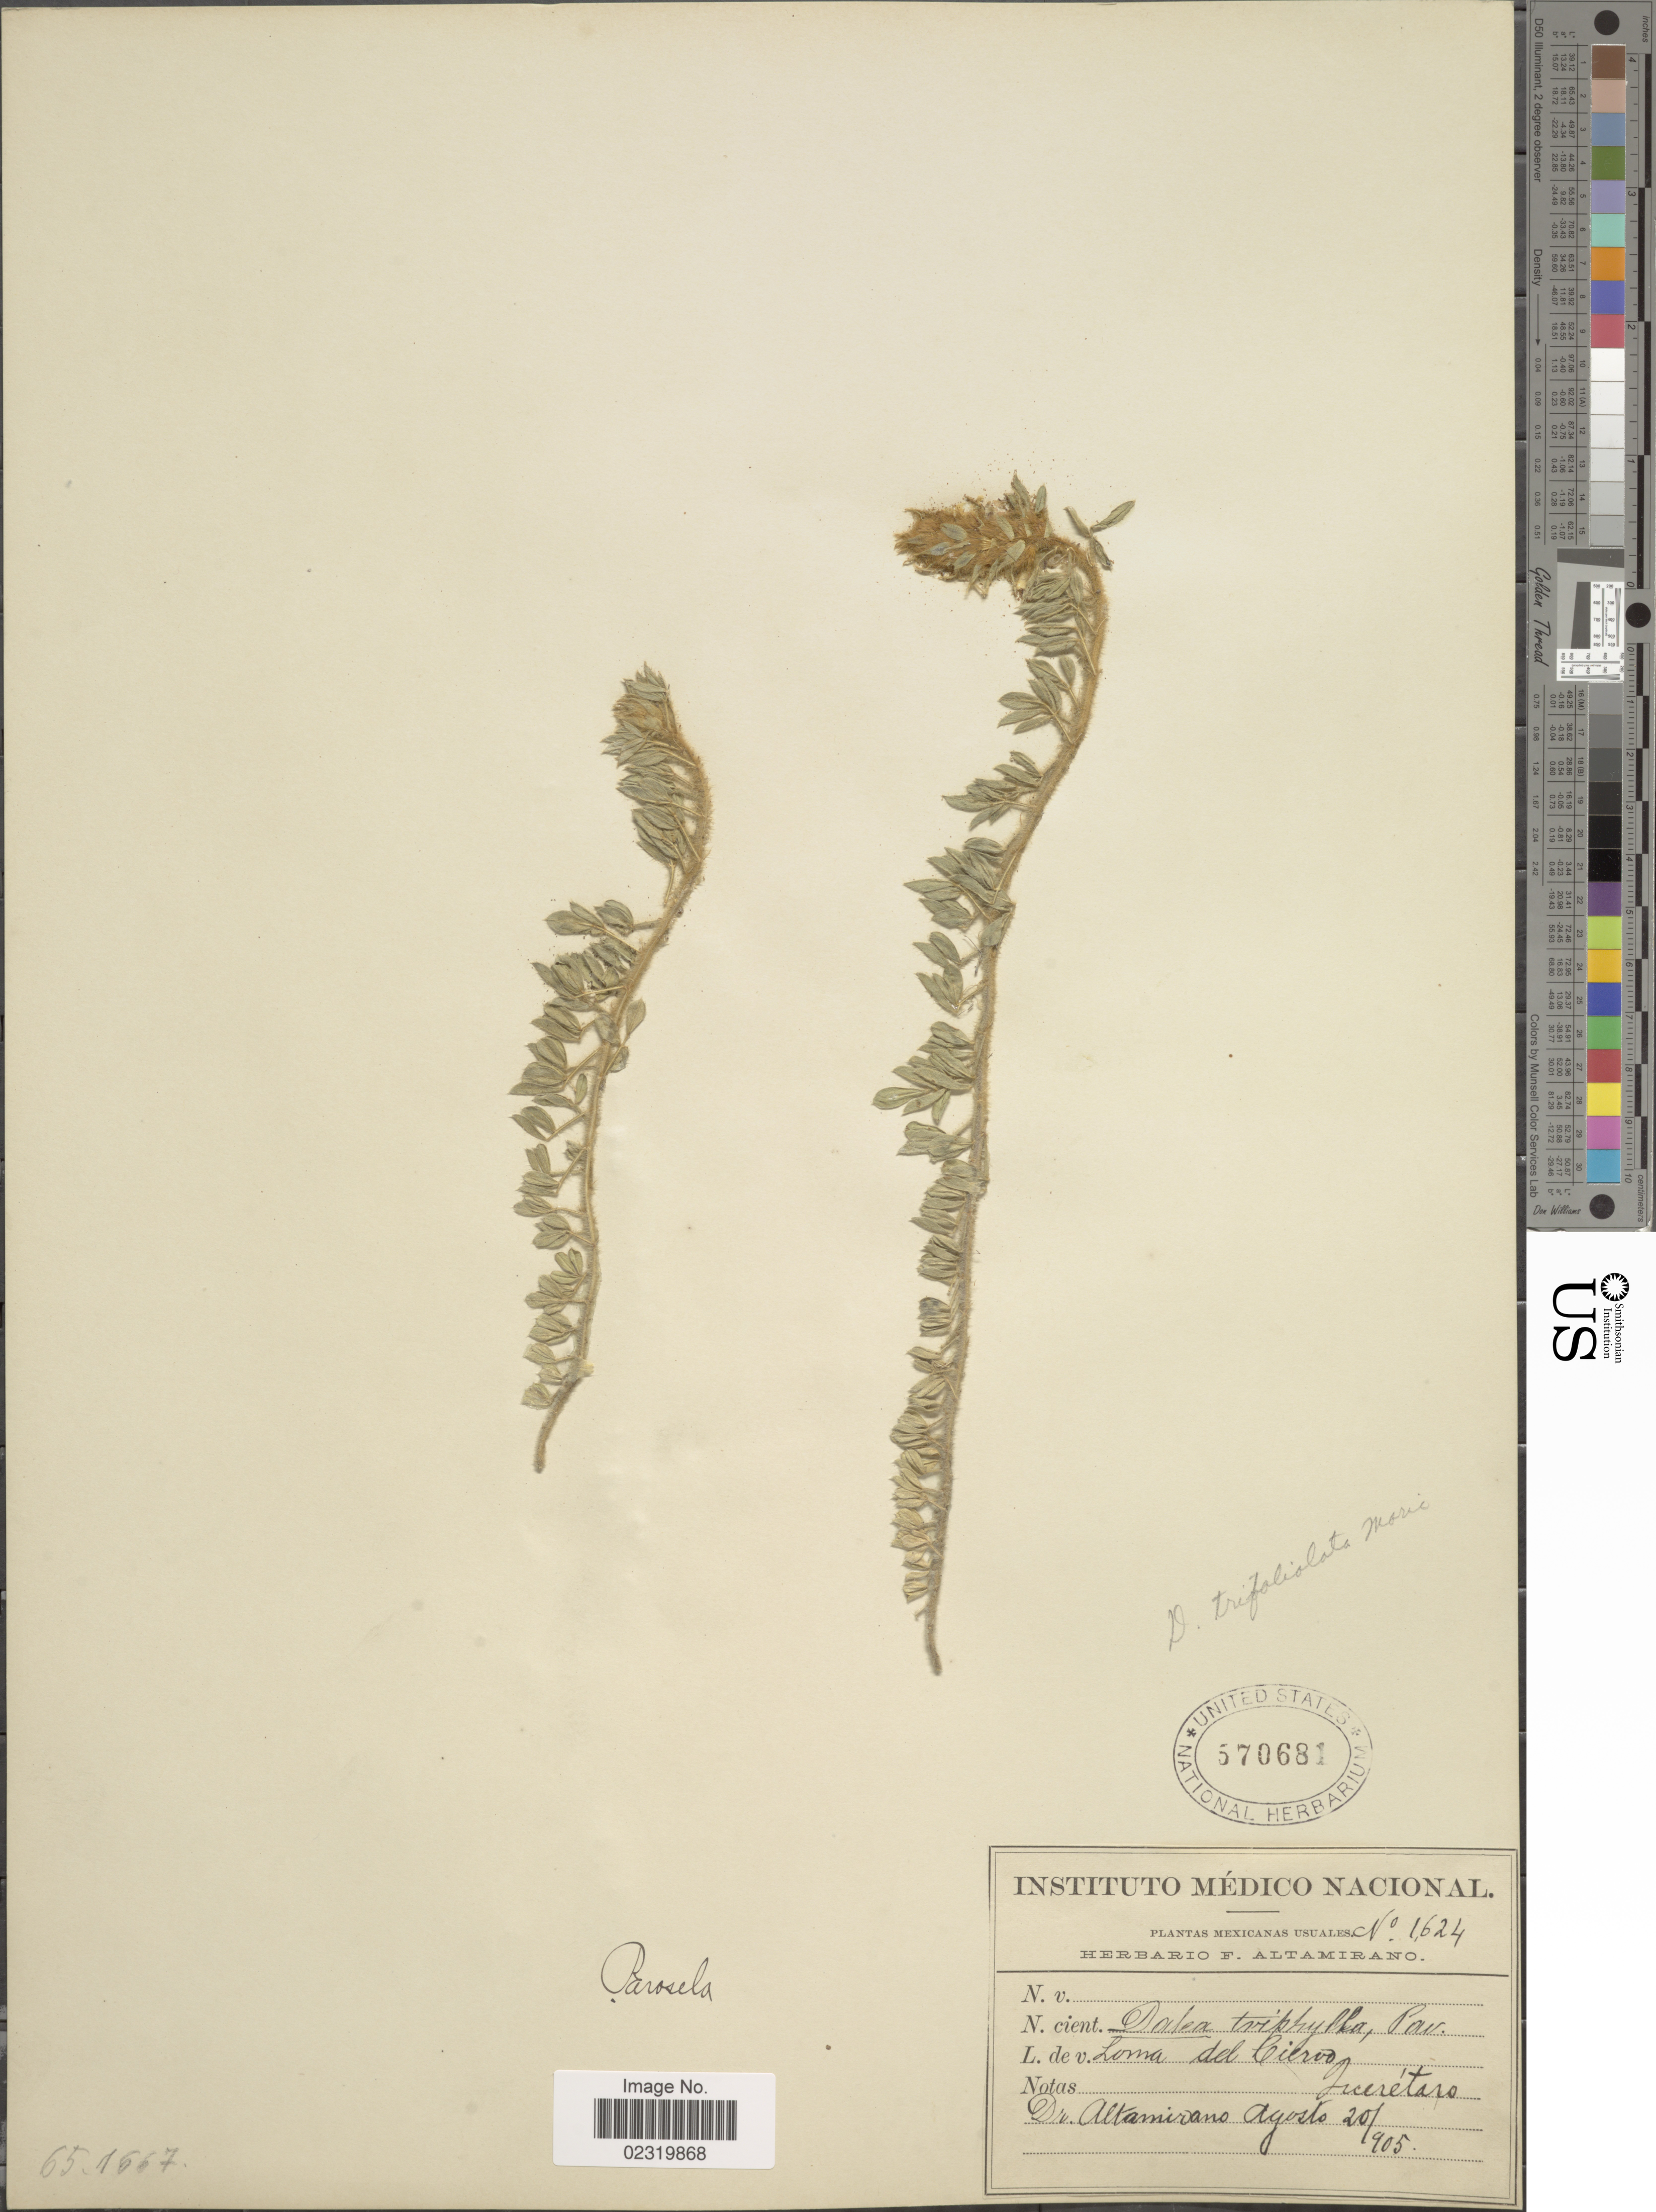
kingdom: Plantae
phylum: Tracheophyta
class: Magnoliopsida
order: Fabales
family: Fabaceae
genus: Dalea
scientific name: Dalea prostrata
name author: Ortega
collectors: -. Altamirano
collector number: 1624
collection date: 1905-08-20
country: Mexico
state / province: Querétaro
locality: Loma del Ciervo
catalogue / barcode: US 570681